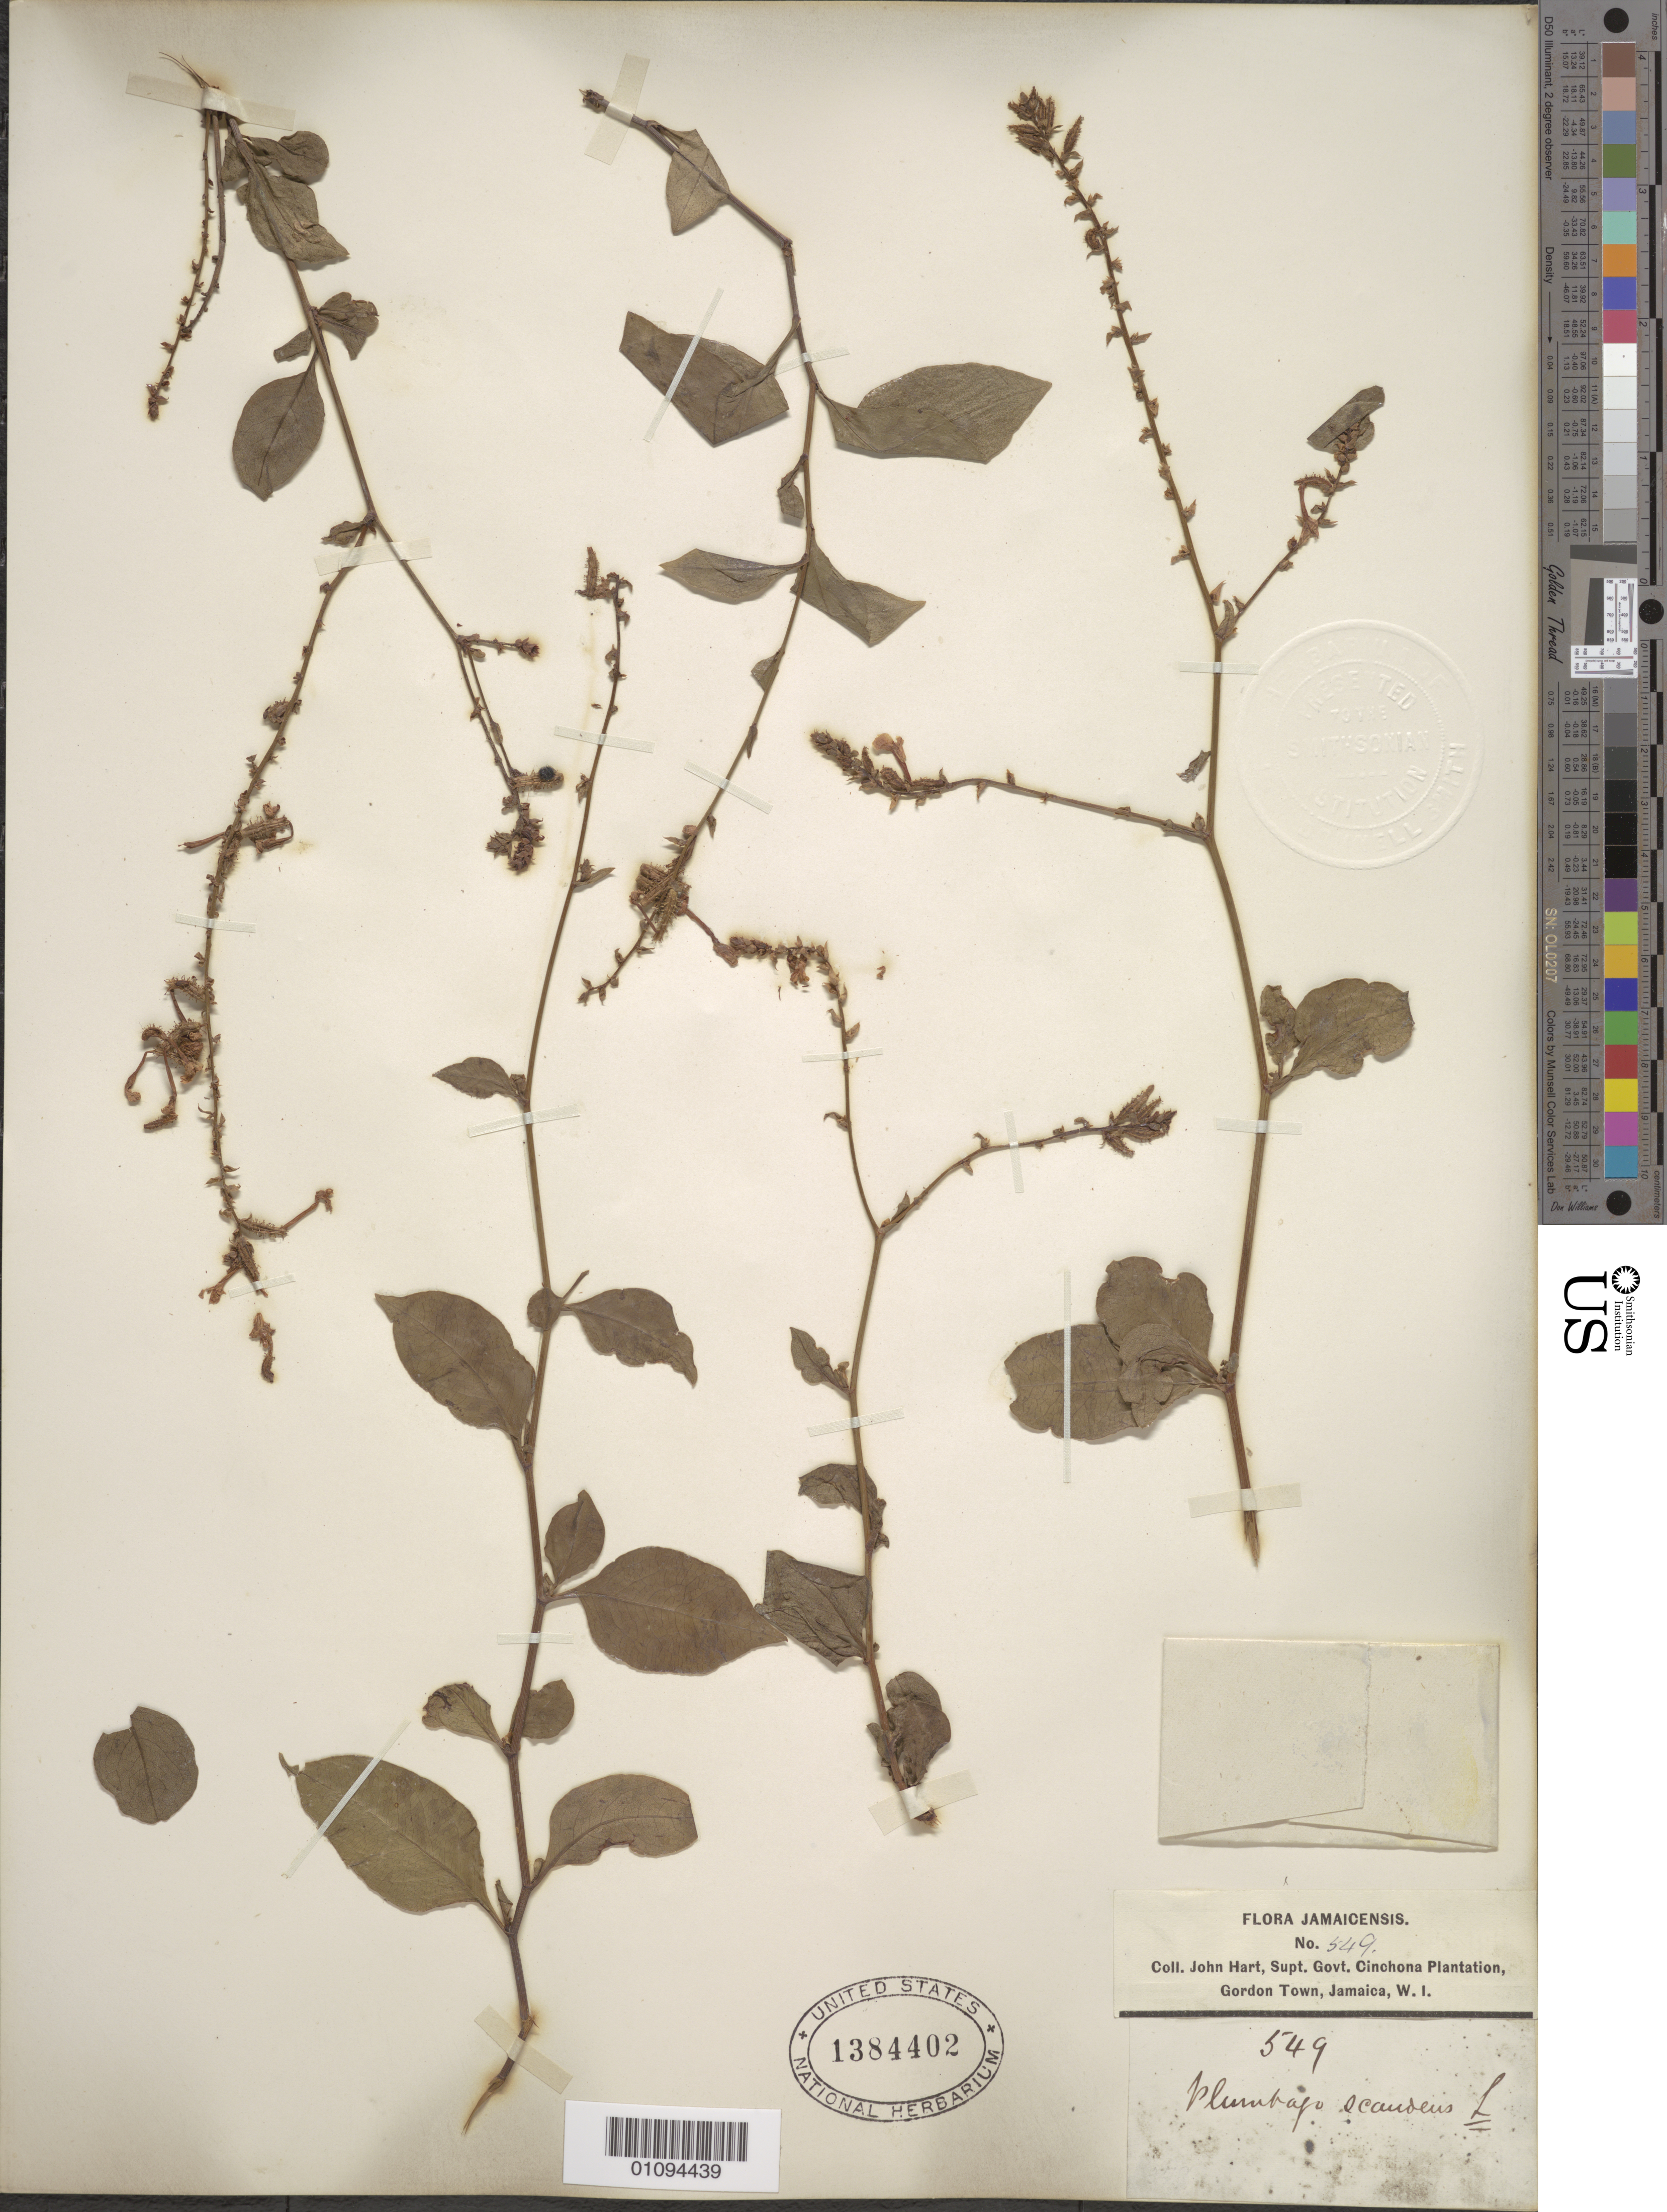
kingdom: Plantae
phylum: Tracheophyta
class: Magnoliopsida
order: Caryophyllales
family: Plumbaginaceae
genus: Plumbago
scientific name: Plumbago scandens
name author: L.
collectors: J. Hart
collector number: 549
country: Jamaica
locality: Gordon Town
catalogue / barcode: US 1384402